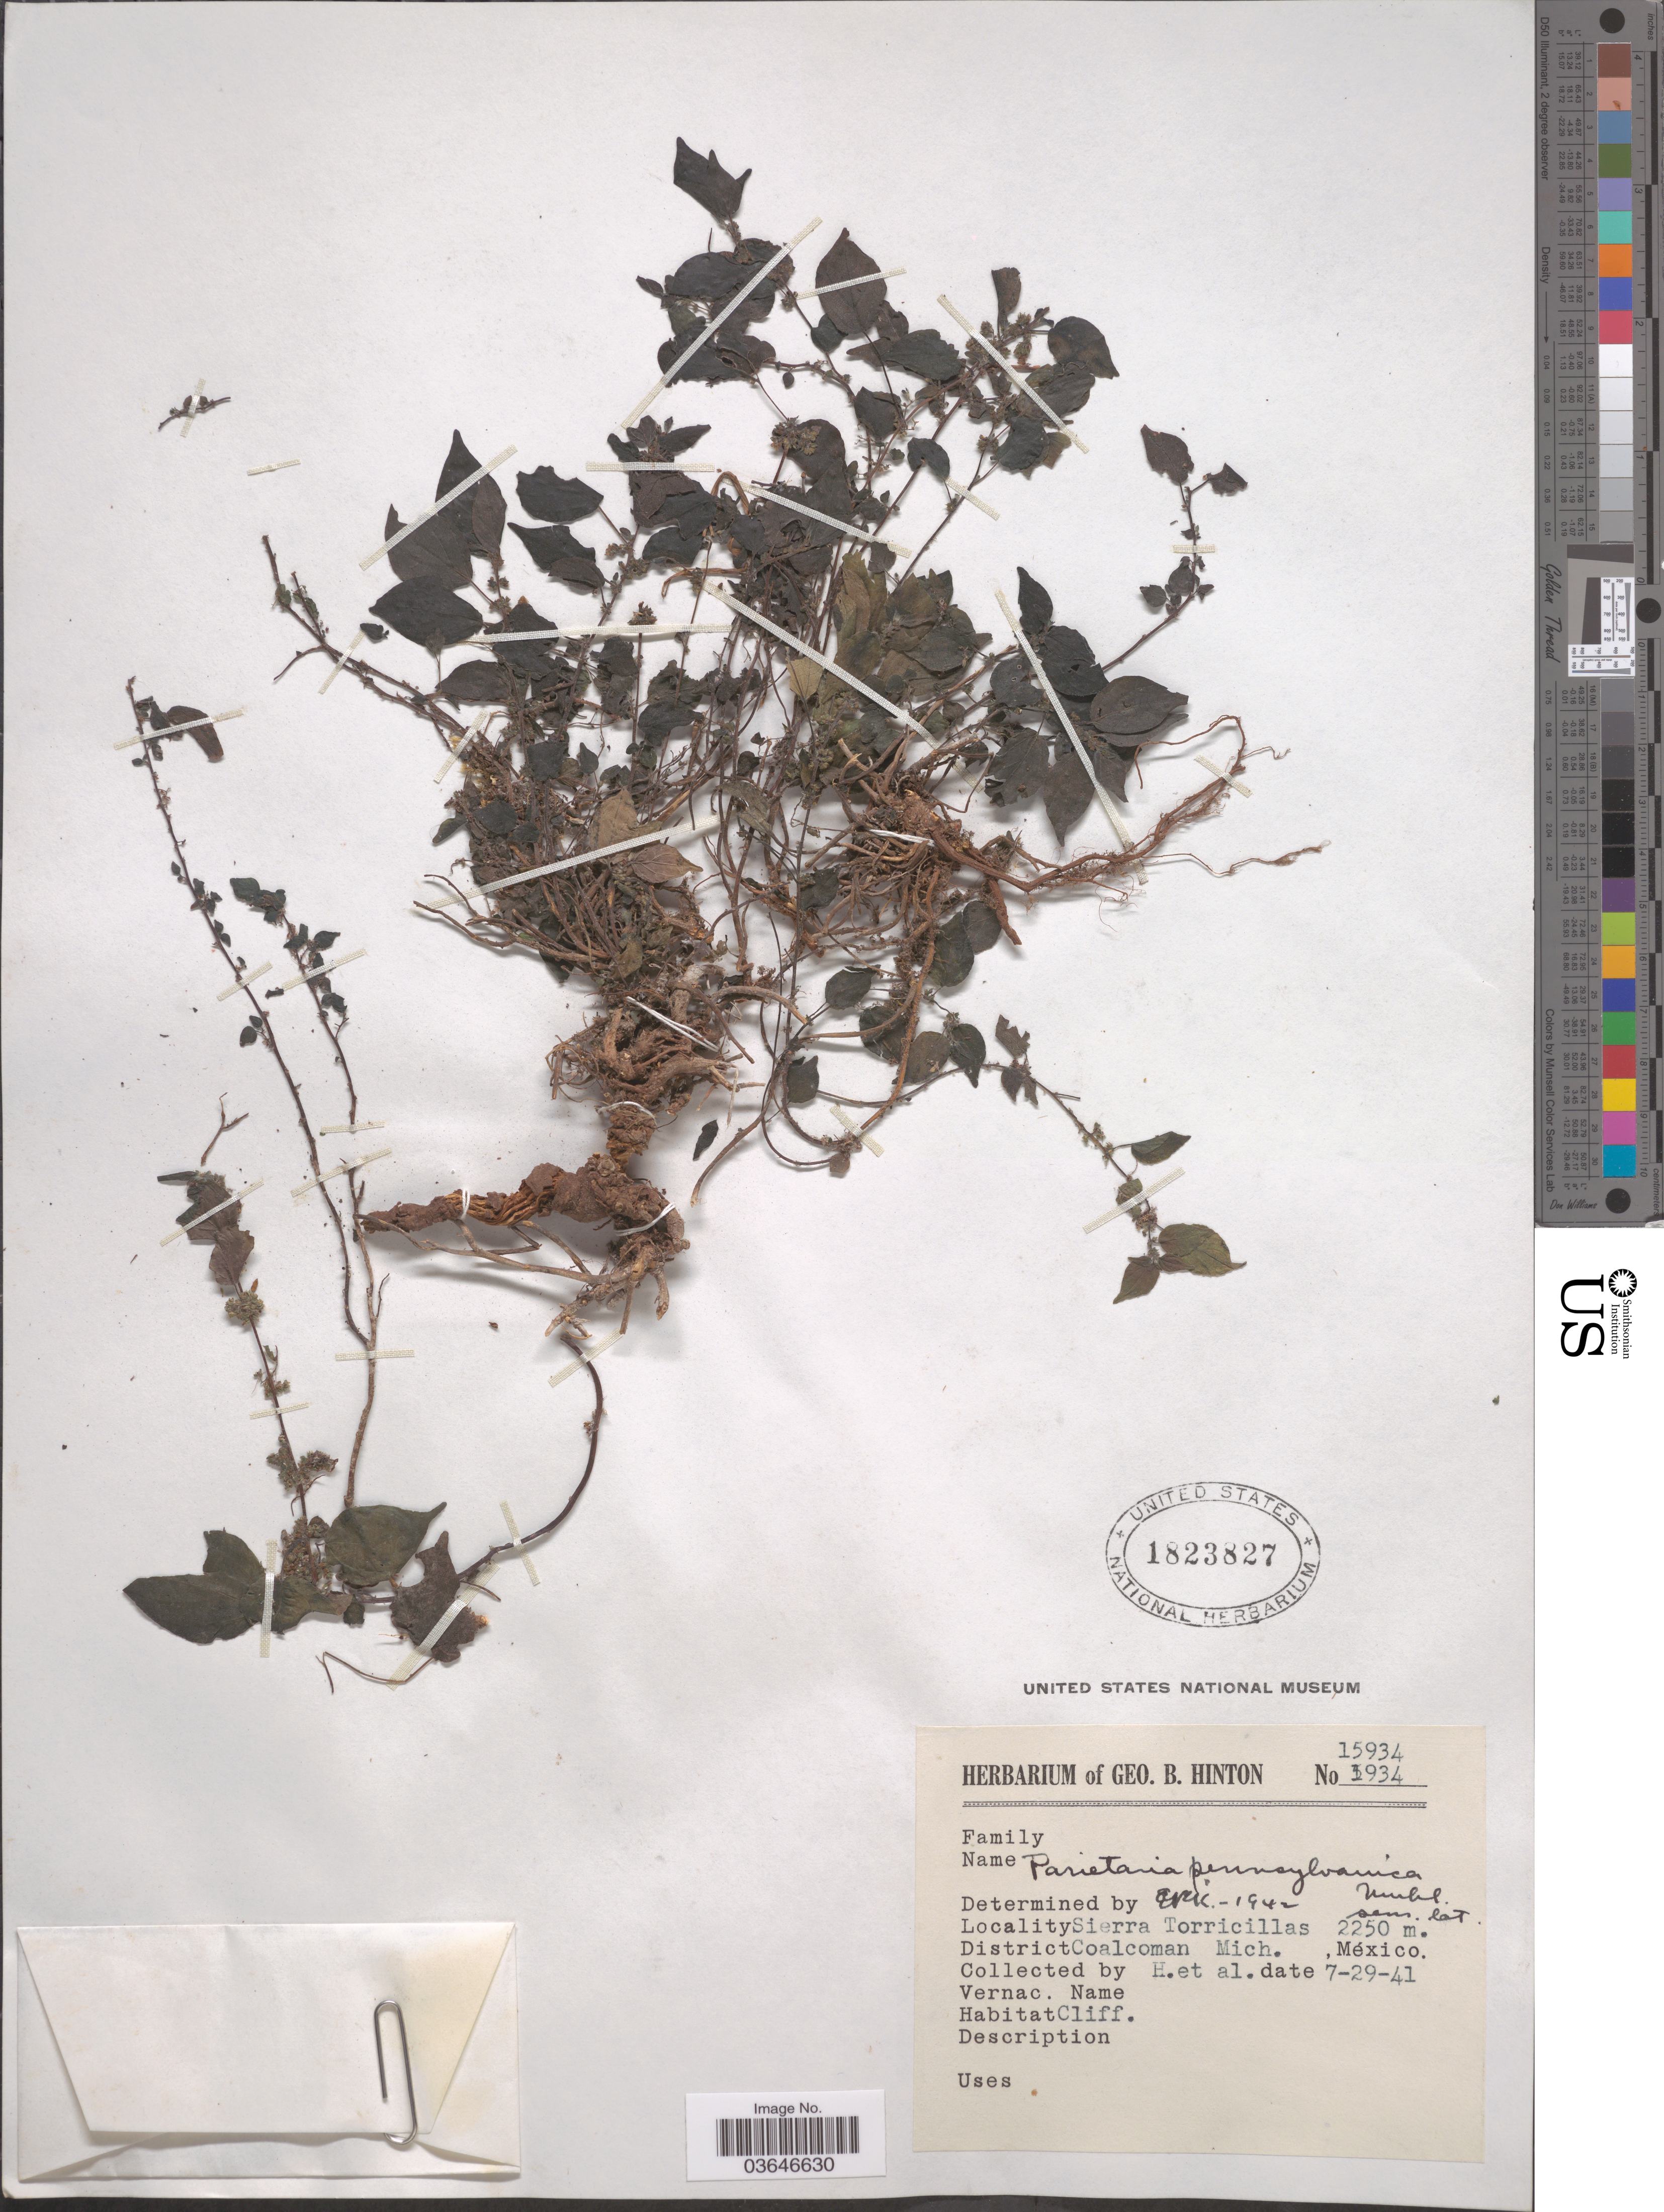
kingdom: Plantae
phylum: Tracheophyta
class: Magnoliopsida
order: Rosales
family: Urticaceae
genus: Parietaria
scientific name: Parietaria pensylvanica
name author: Muhl. ex Willd.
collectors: G. B. Hinton & et al.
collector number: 15934/5934*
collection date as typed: Transcribed d/m/y: 29/7/41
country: Mexico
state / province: Michoacán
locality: Sierra Torricillas. District Coalcoman.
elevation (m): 2250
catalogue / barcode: US 1823827